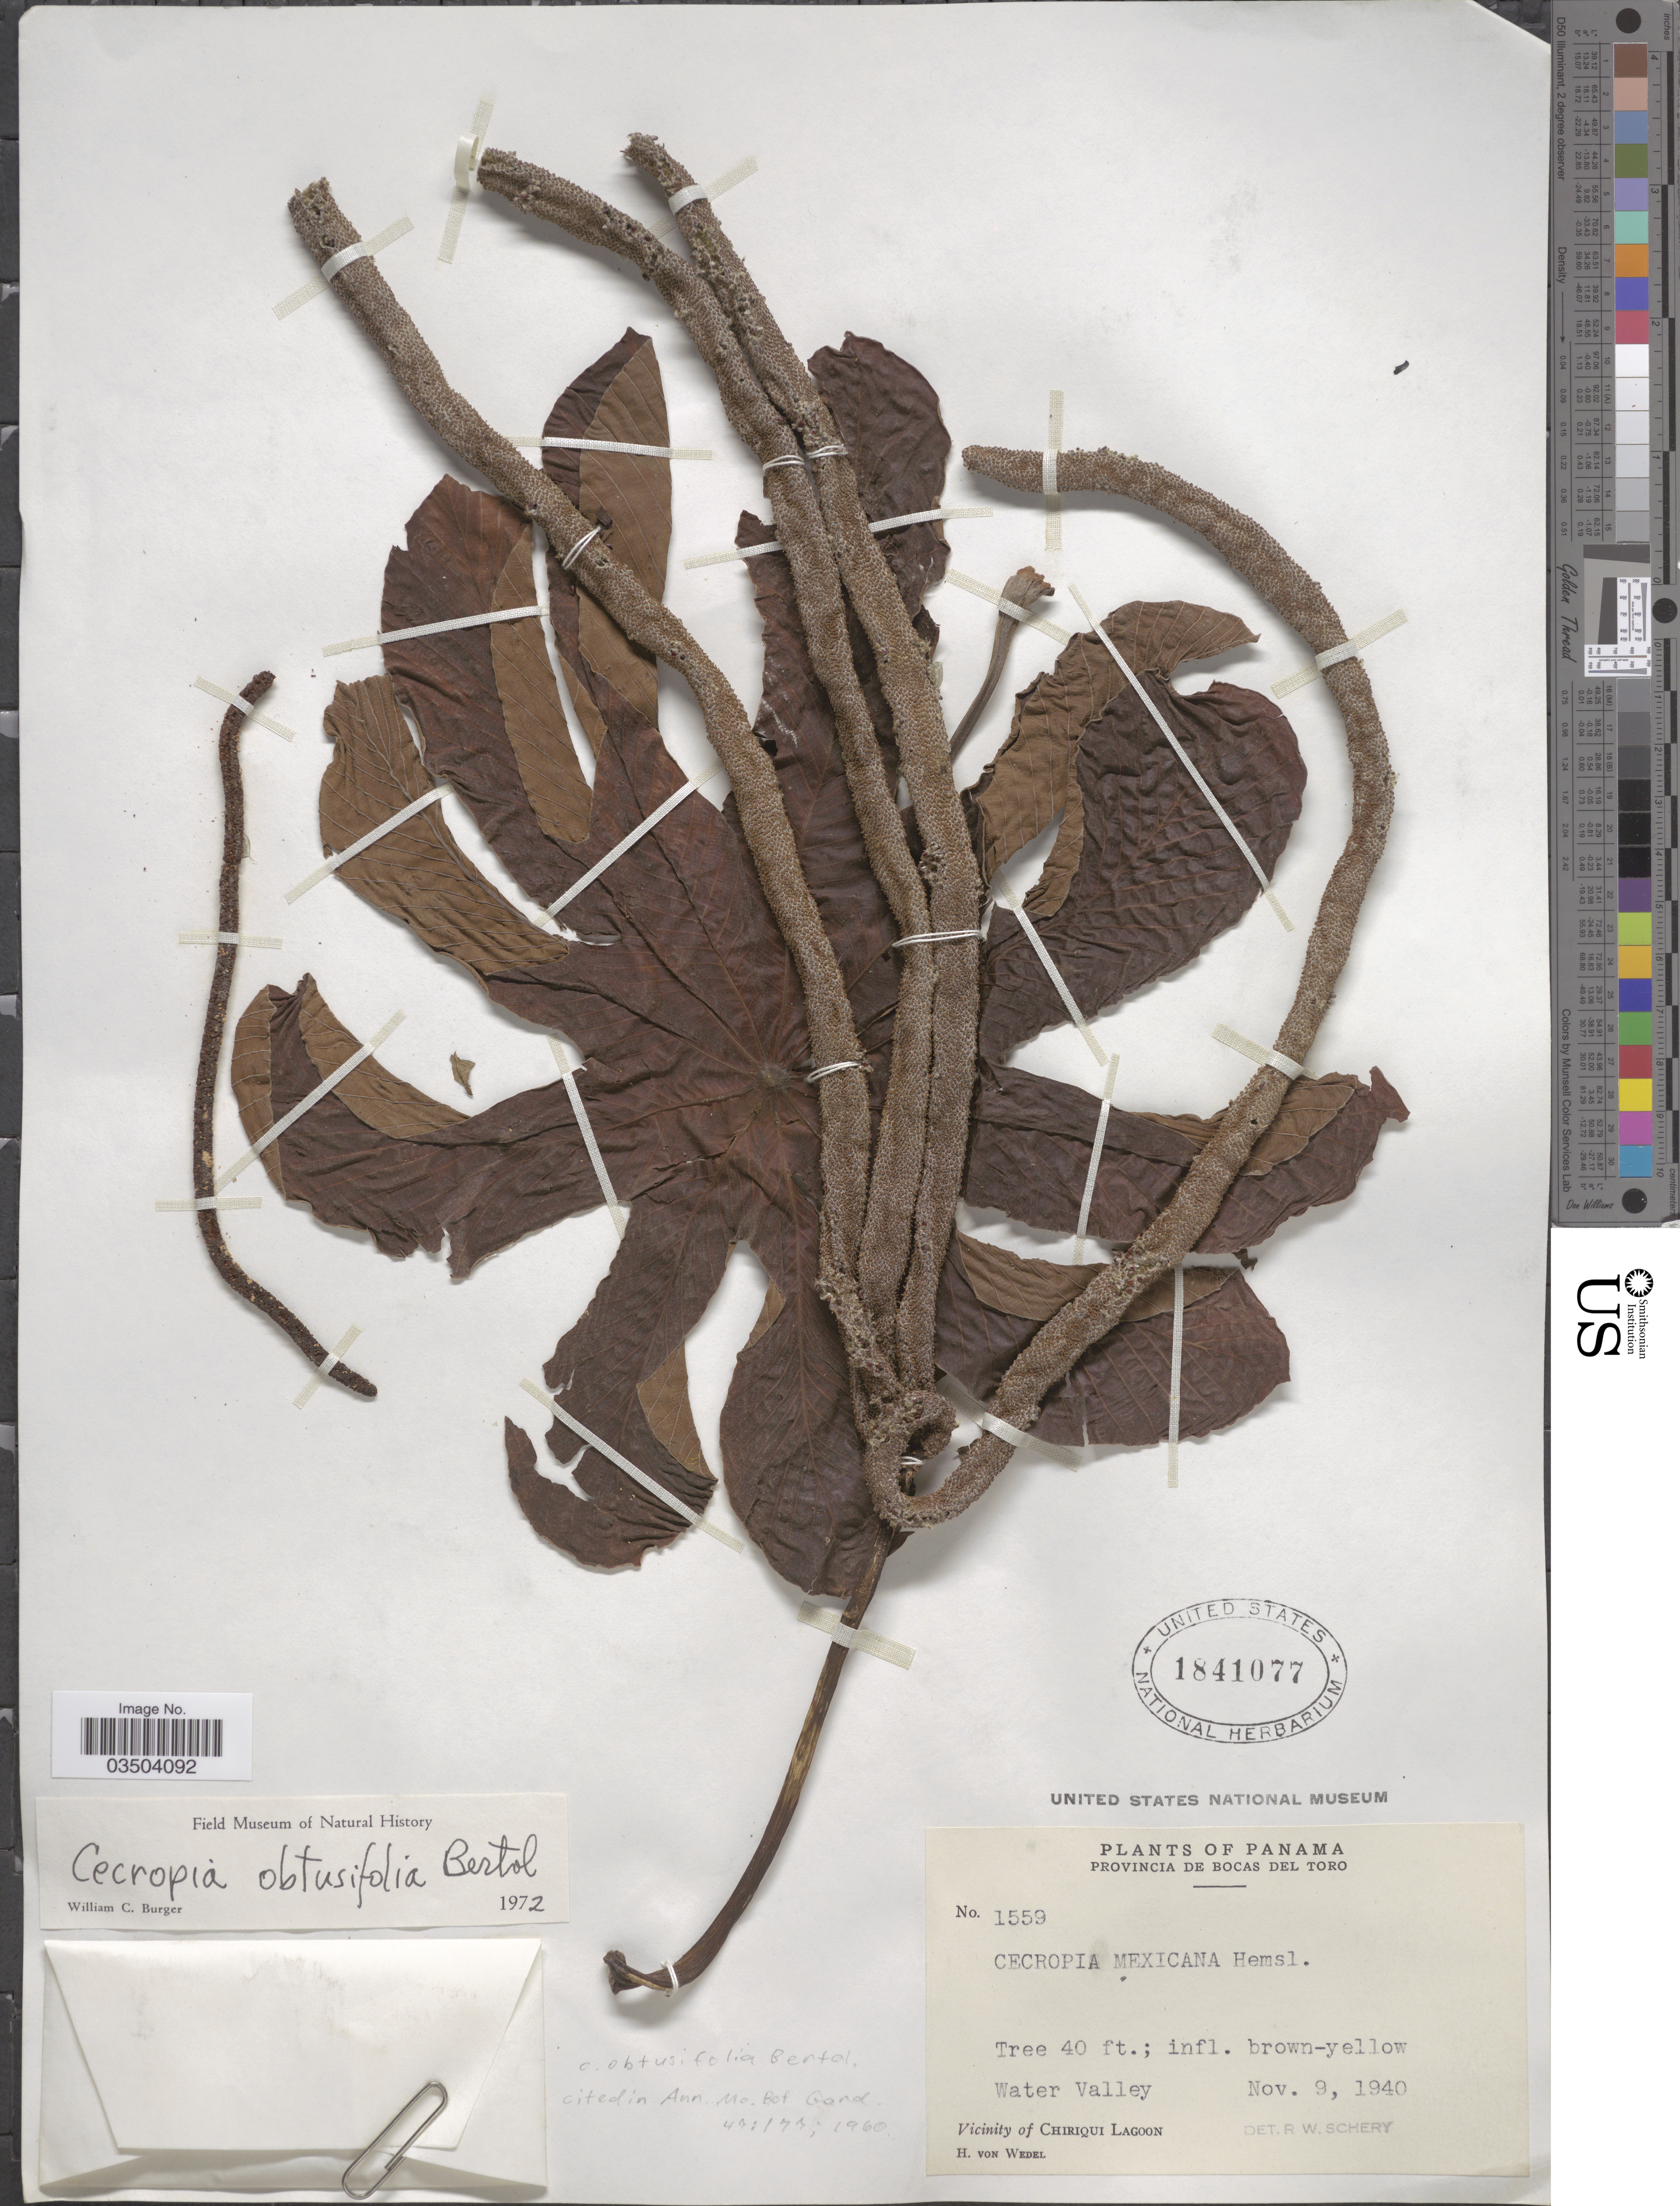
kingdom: Plantae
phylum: Tracheophyta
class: Magnoliopsida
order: Rosales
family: Urticaceae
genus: Cecropia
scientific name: Cecropia obtusifolia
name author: Bertol.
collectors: H. von Wedel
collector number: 1559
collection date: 1940-11-09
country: Panama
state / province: Bocas del Toro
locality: Water Valley. Vicinity of Chiriqui Lagoon.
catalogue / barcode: US 1841077